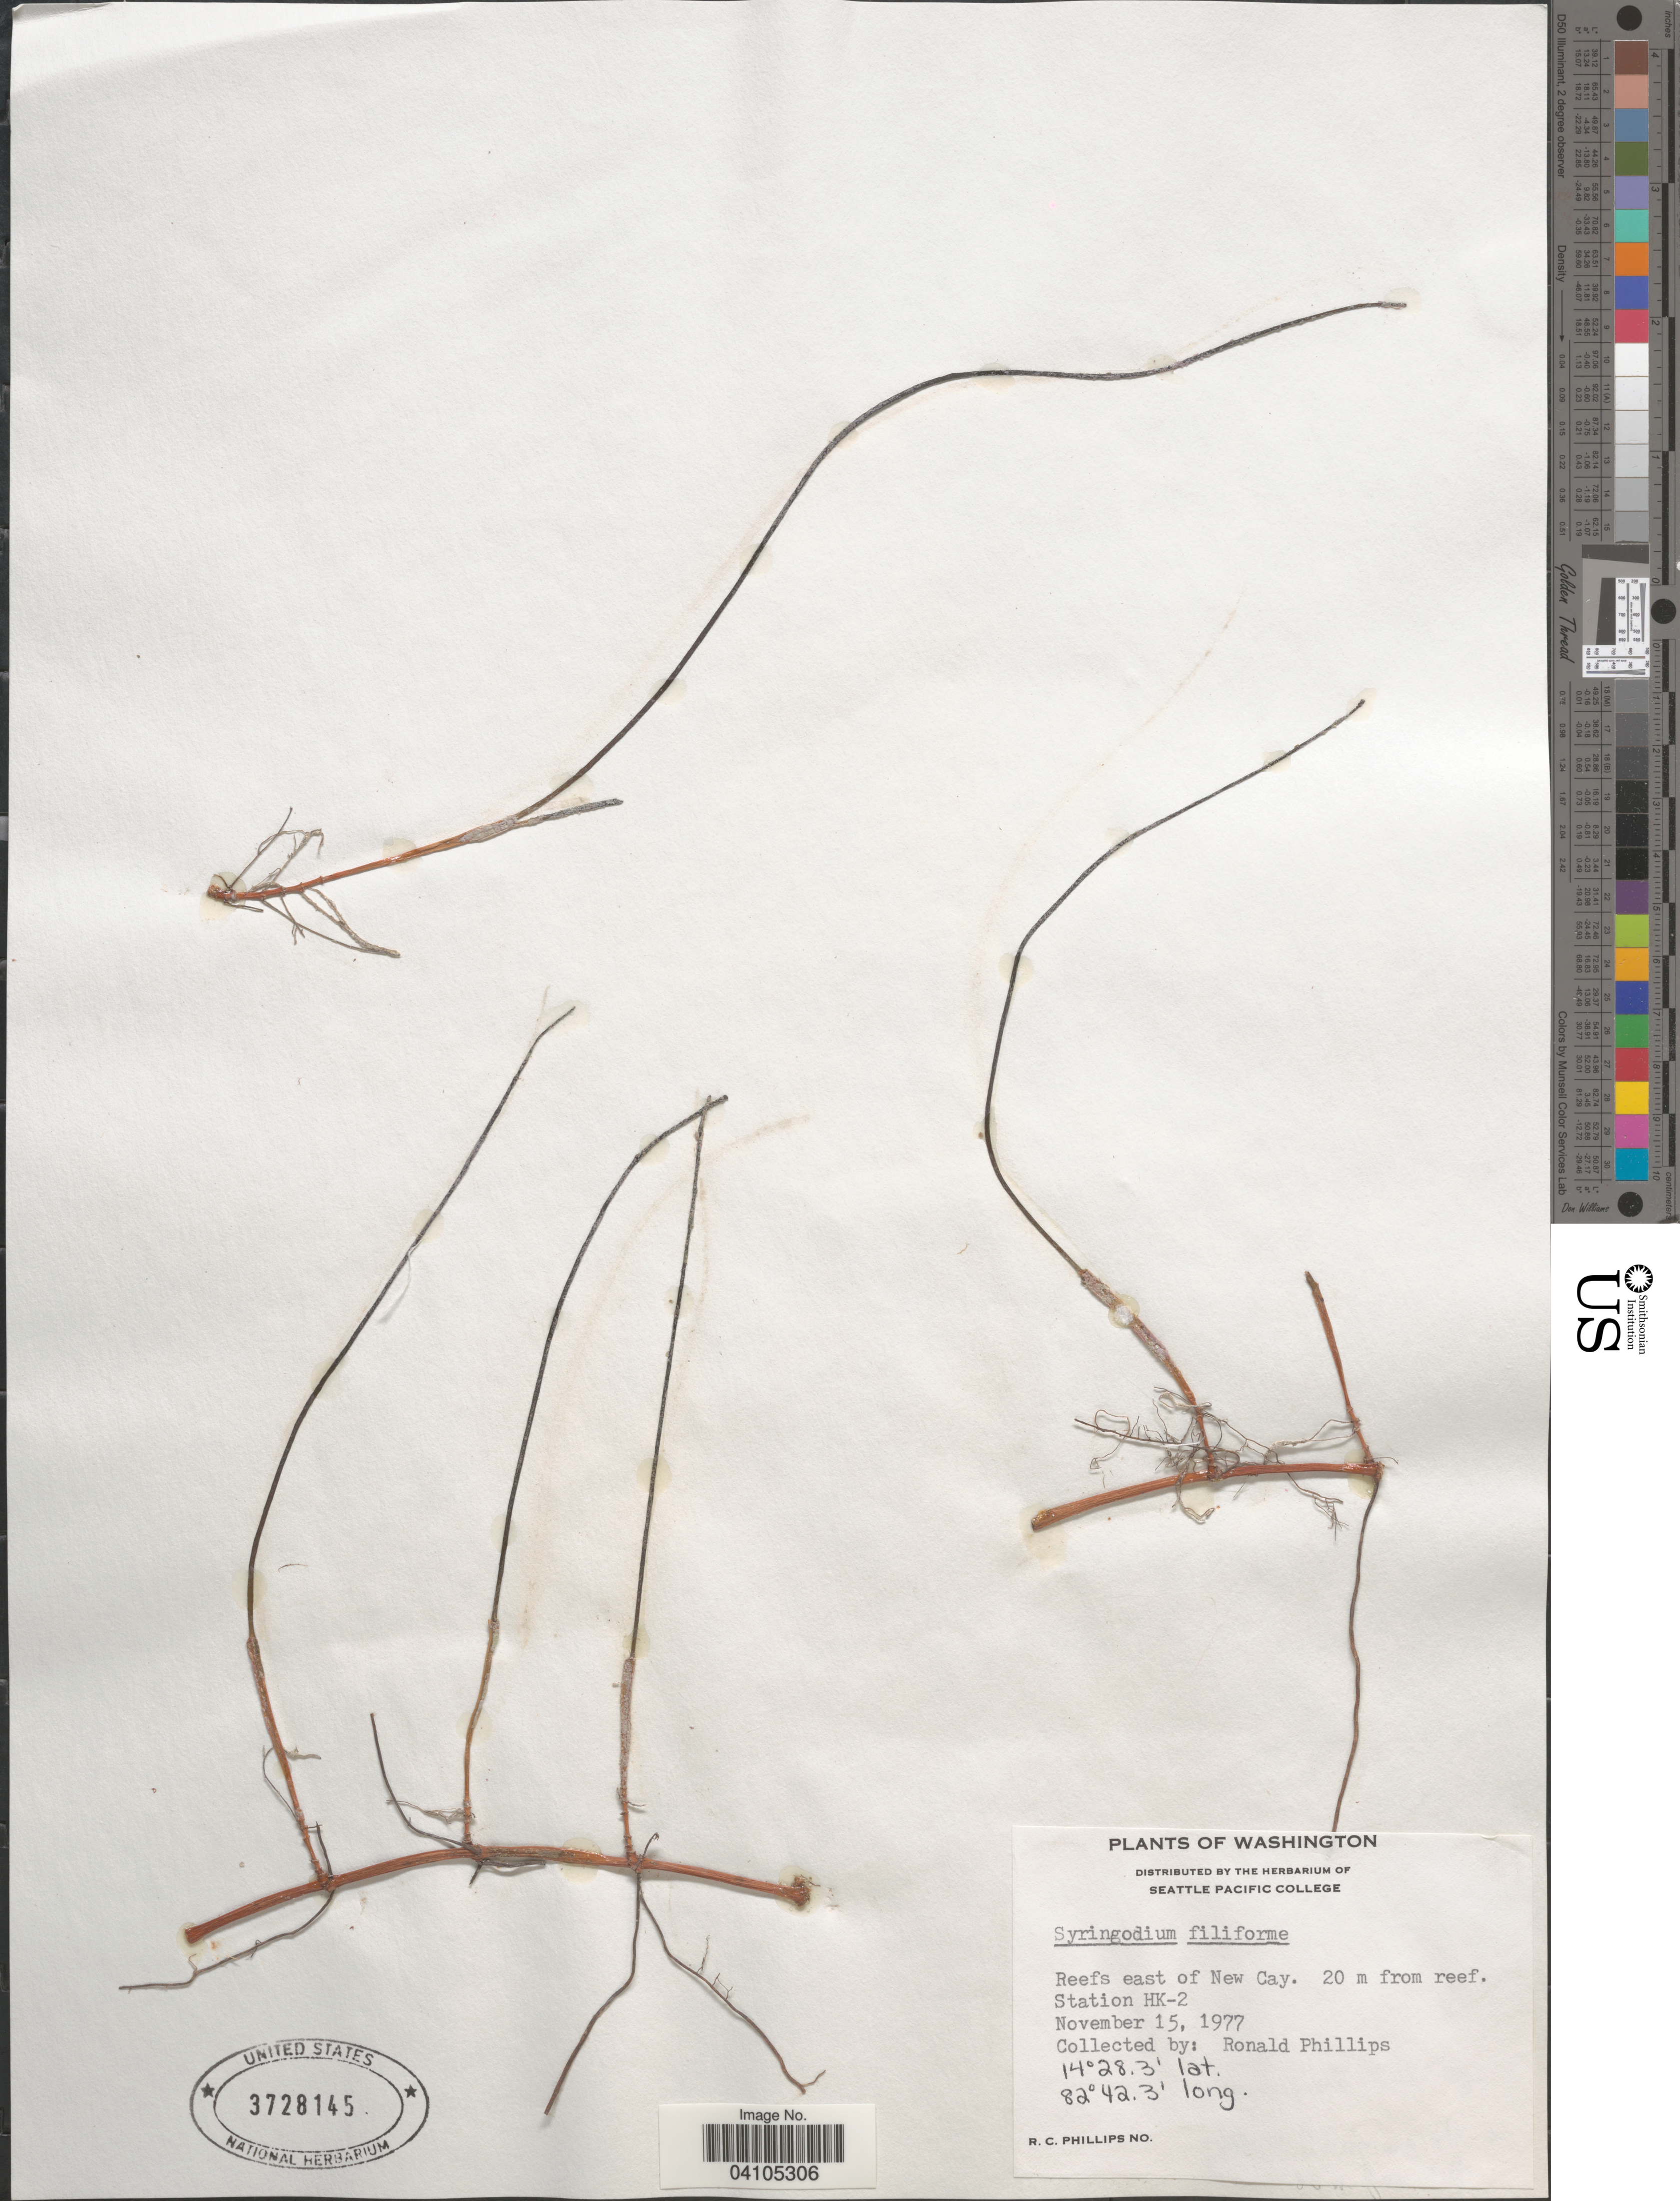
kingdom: Plantae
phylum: Tracheophyta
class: Liliopsida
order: Alismatales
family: Cymodoceaceae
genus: Syringodium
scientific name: Syringodium filiforme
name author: Kütz.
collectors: R. C. Phillips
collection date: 1977-11-15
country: United States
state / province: Washington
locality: Reefs east of New Cay. 20 m from reef. Station HK-2.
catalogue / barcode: US 3728145